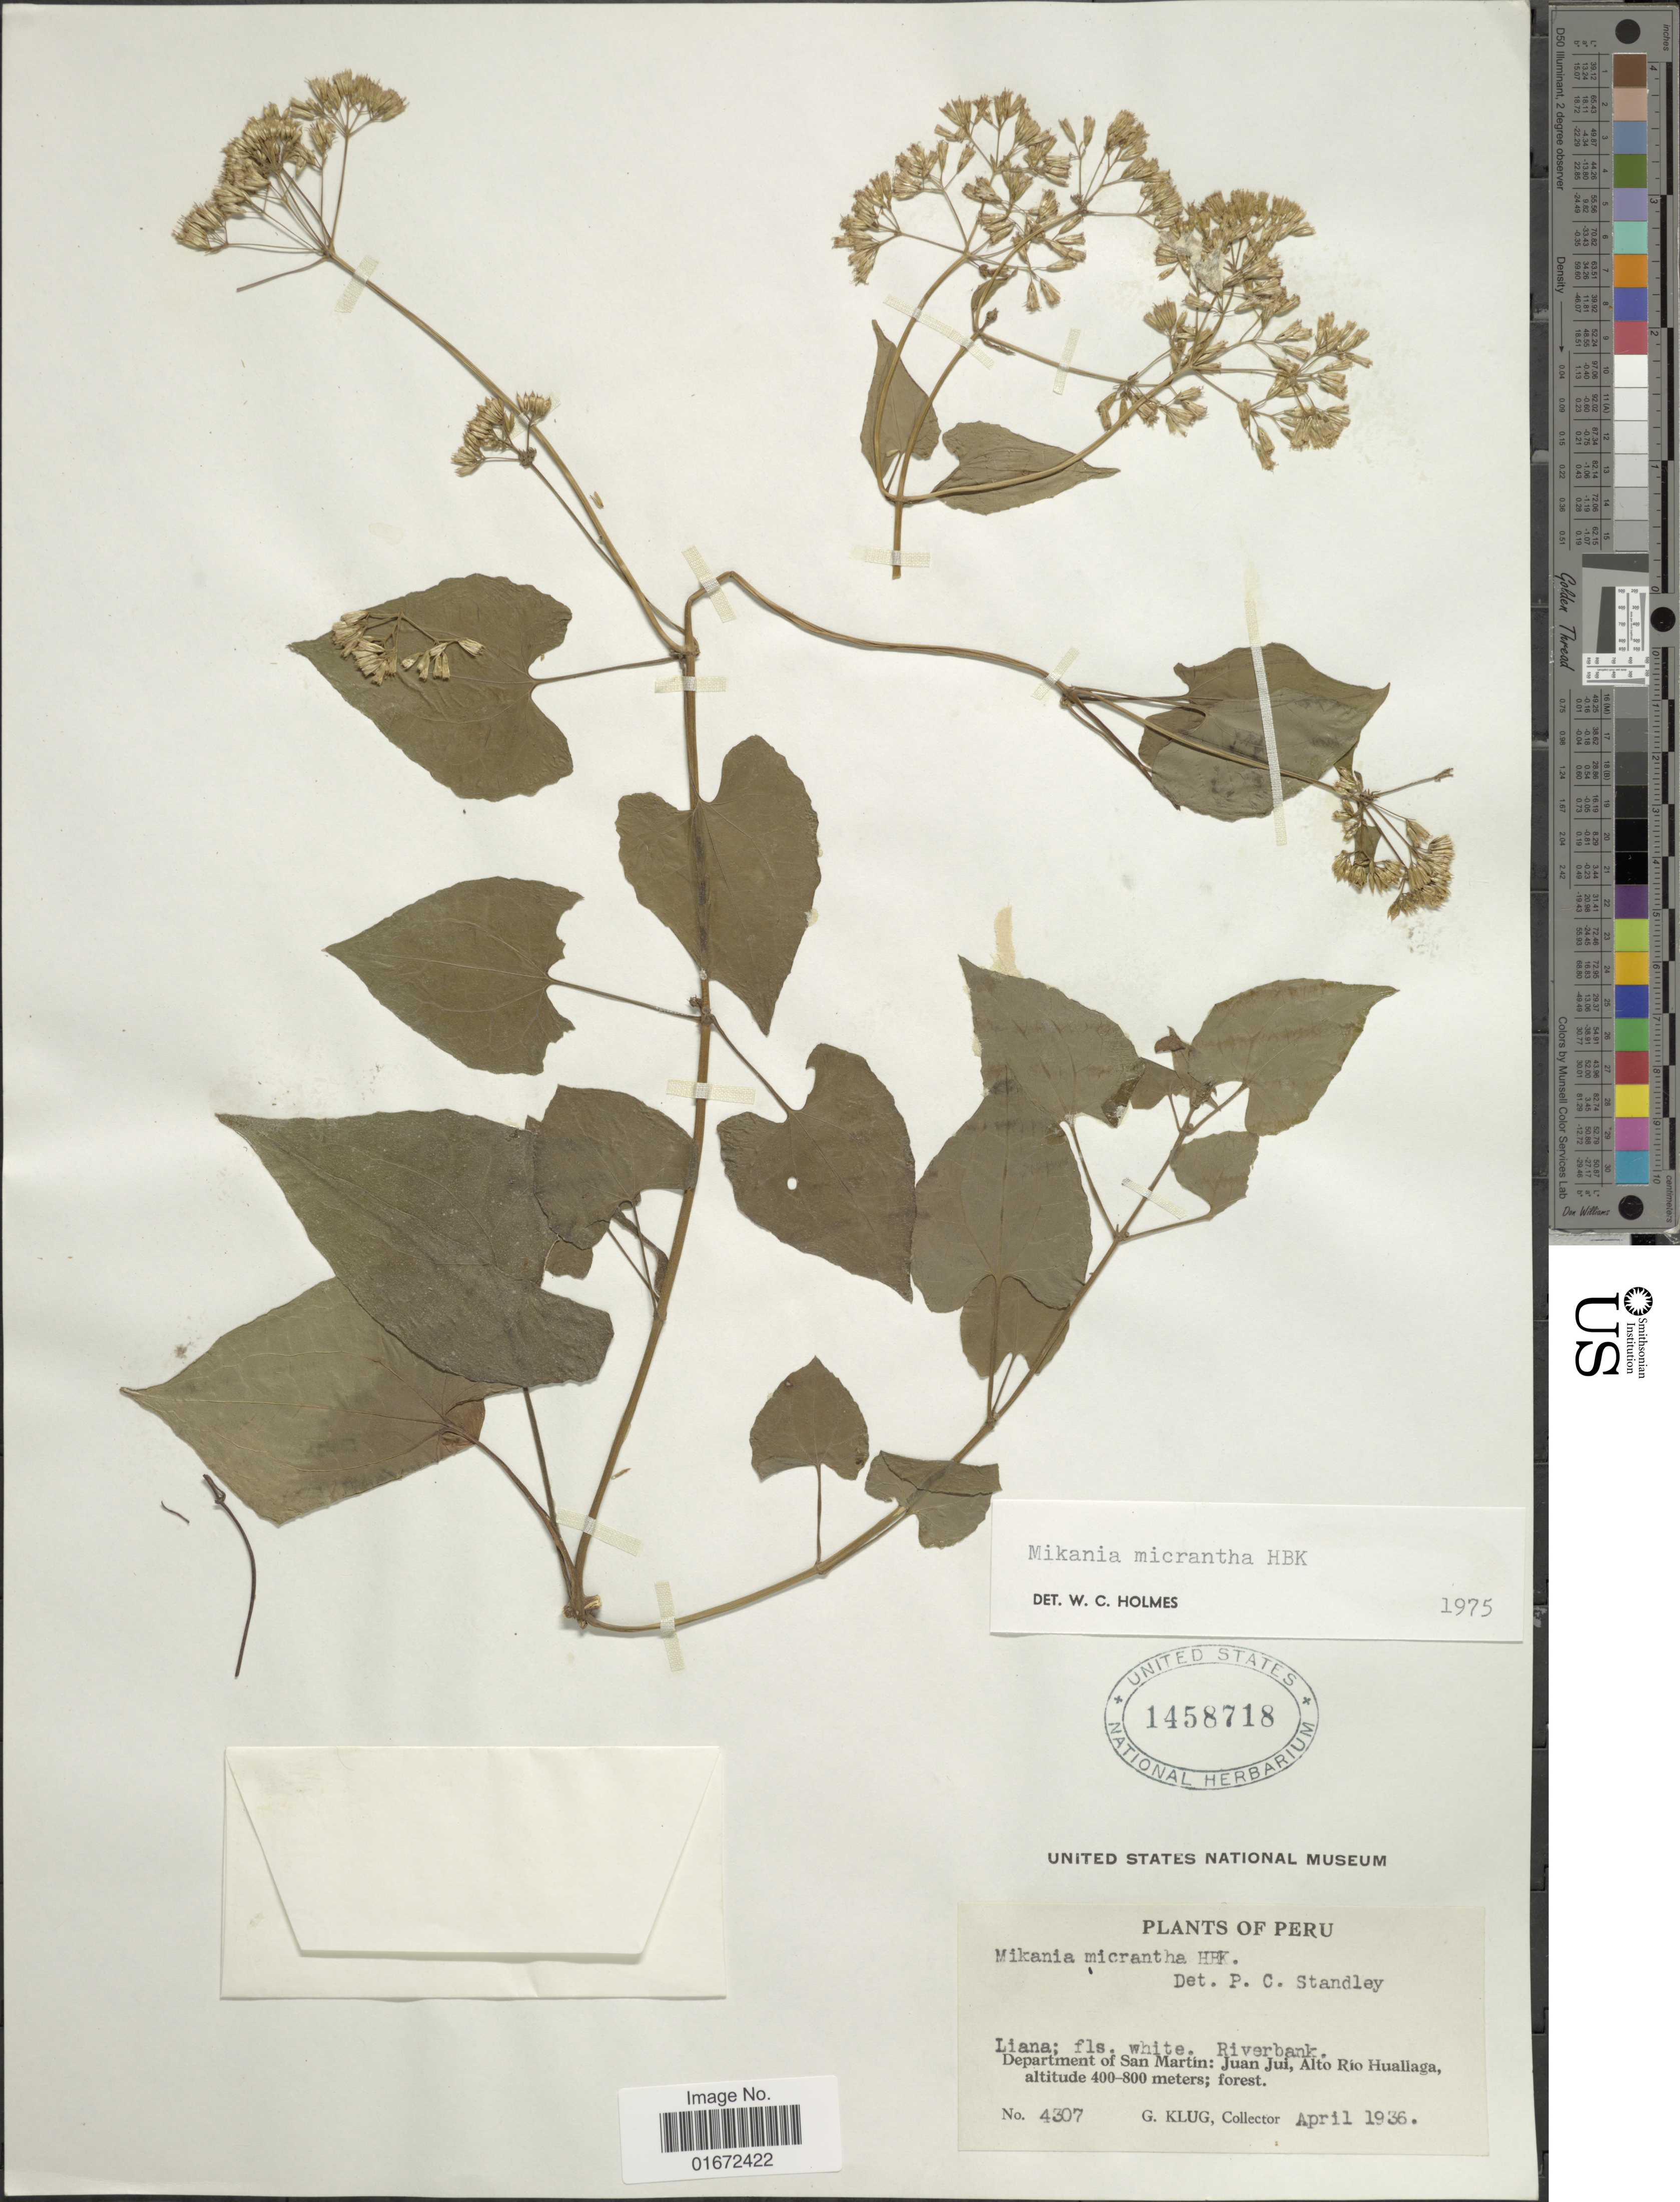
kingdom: Plantae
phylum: Tracheophyta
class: Magnoliopsida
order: Asterales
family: Asteraceae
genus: Mikania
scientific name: Mikania micrantha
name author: Kunth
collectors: G. Klug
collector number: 4307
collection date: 1936-04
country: Peru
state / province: San Martín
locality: Department of San Martin: Juan Jui, Alto Rio Huallaga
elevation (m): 400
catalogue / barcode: US 1458718